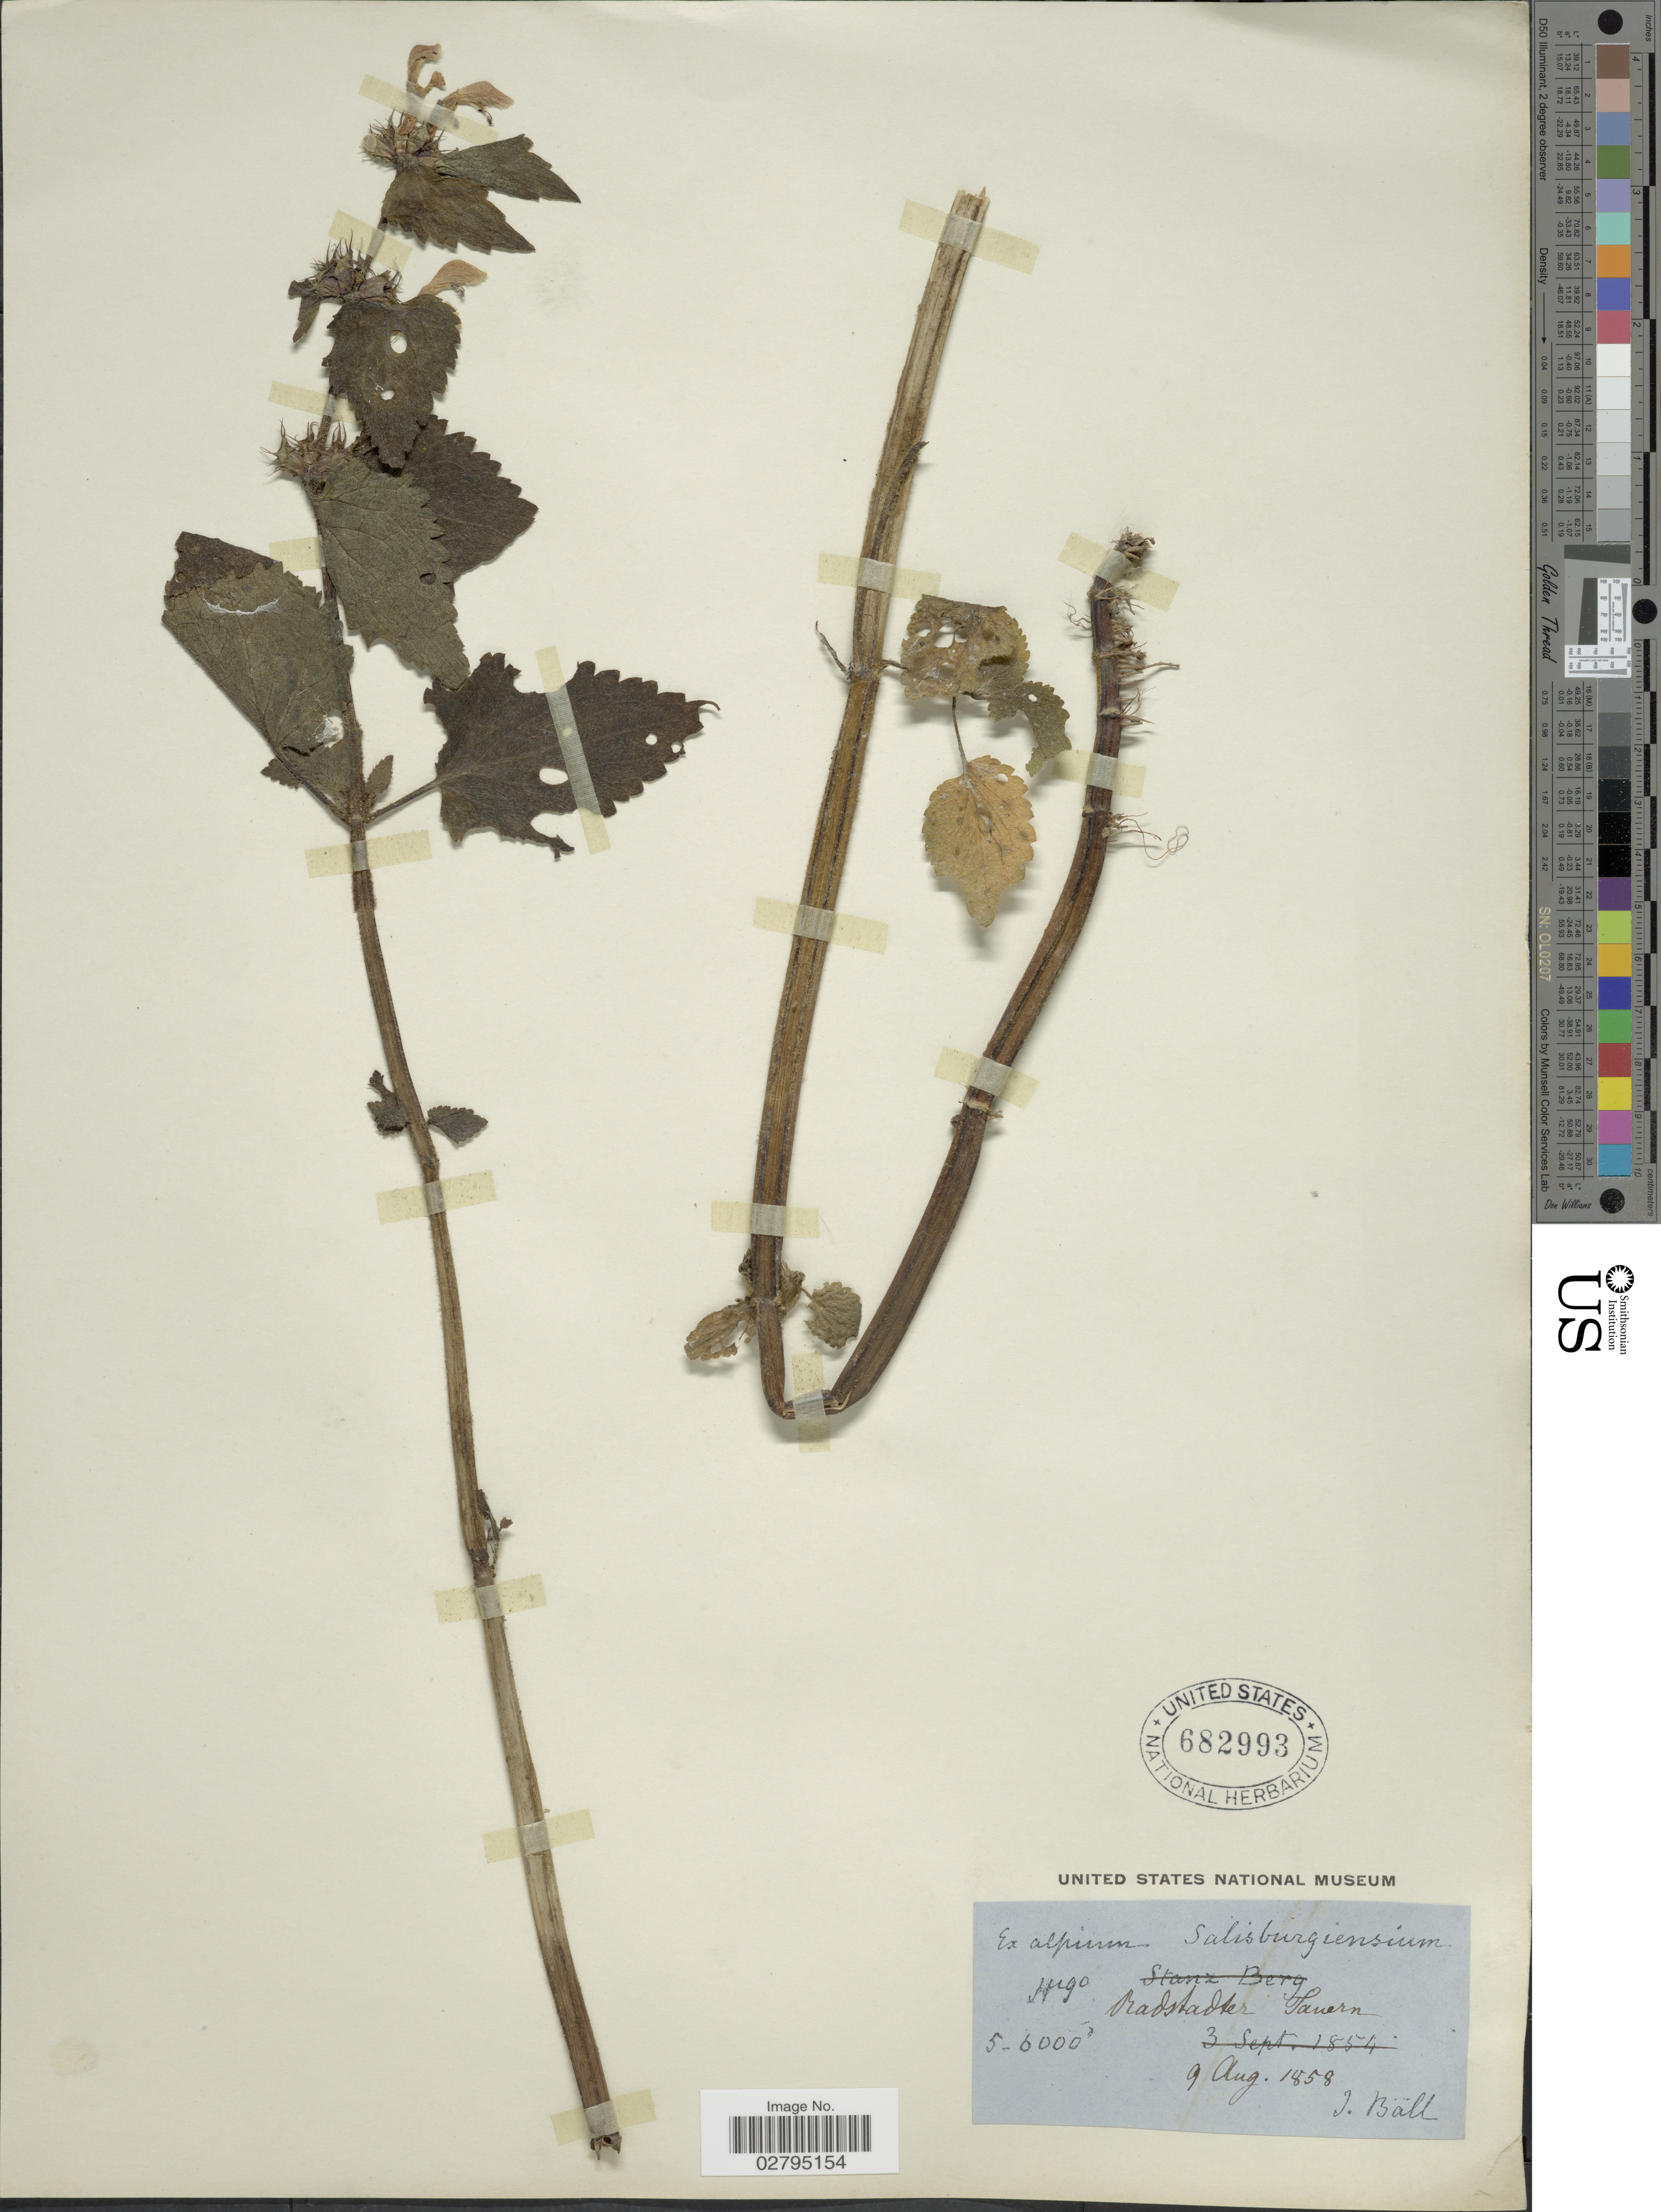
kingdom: Plantae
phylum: Tracheophyta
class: Magnoliopsida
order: Lamiales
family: Lamiaceae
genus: Lamium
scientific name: Lamium sp.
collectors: J. Ball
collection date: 1858-08-09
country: Austria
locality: Alpium Salisburgiensium jugo Radstadter Tauern.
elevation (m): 1524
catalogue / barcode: US 682993